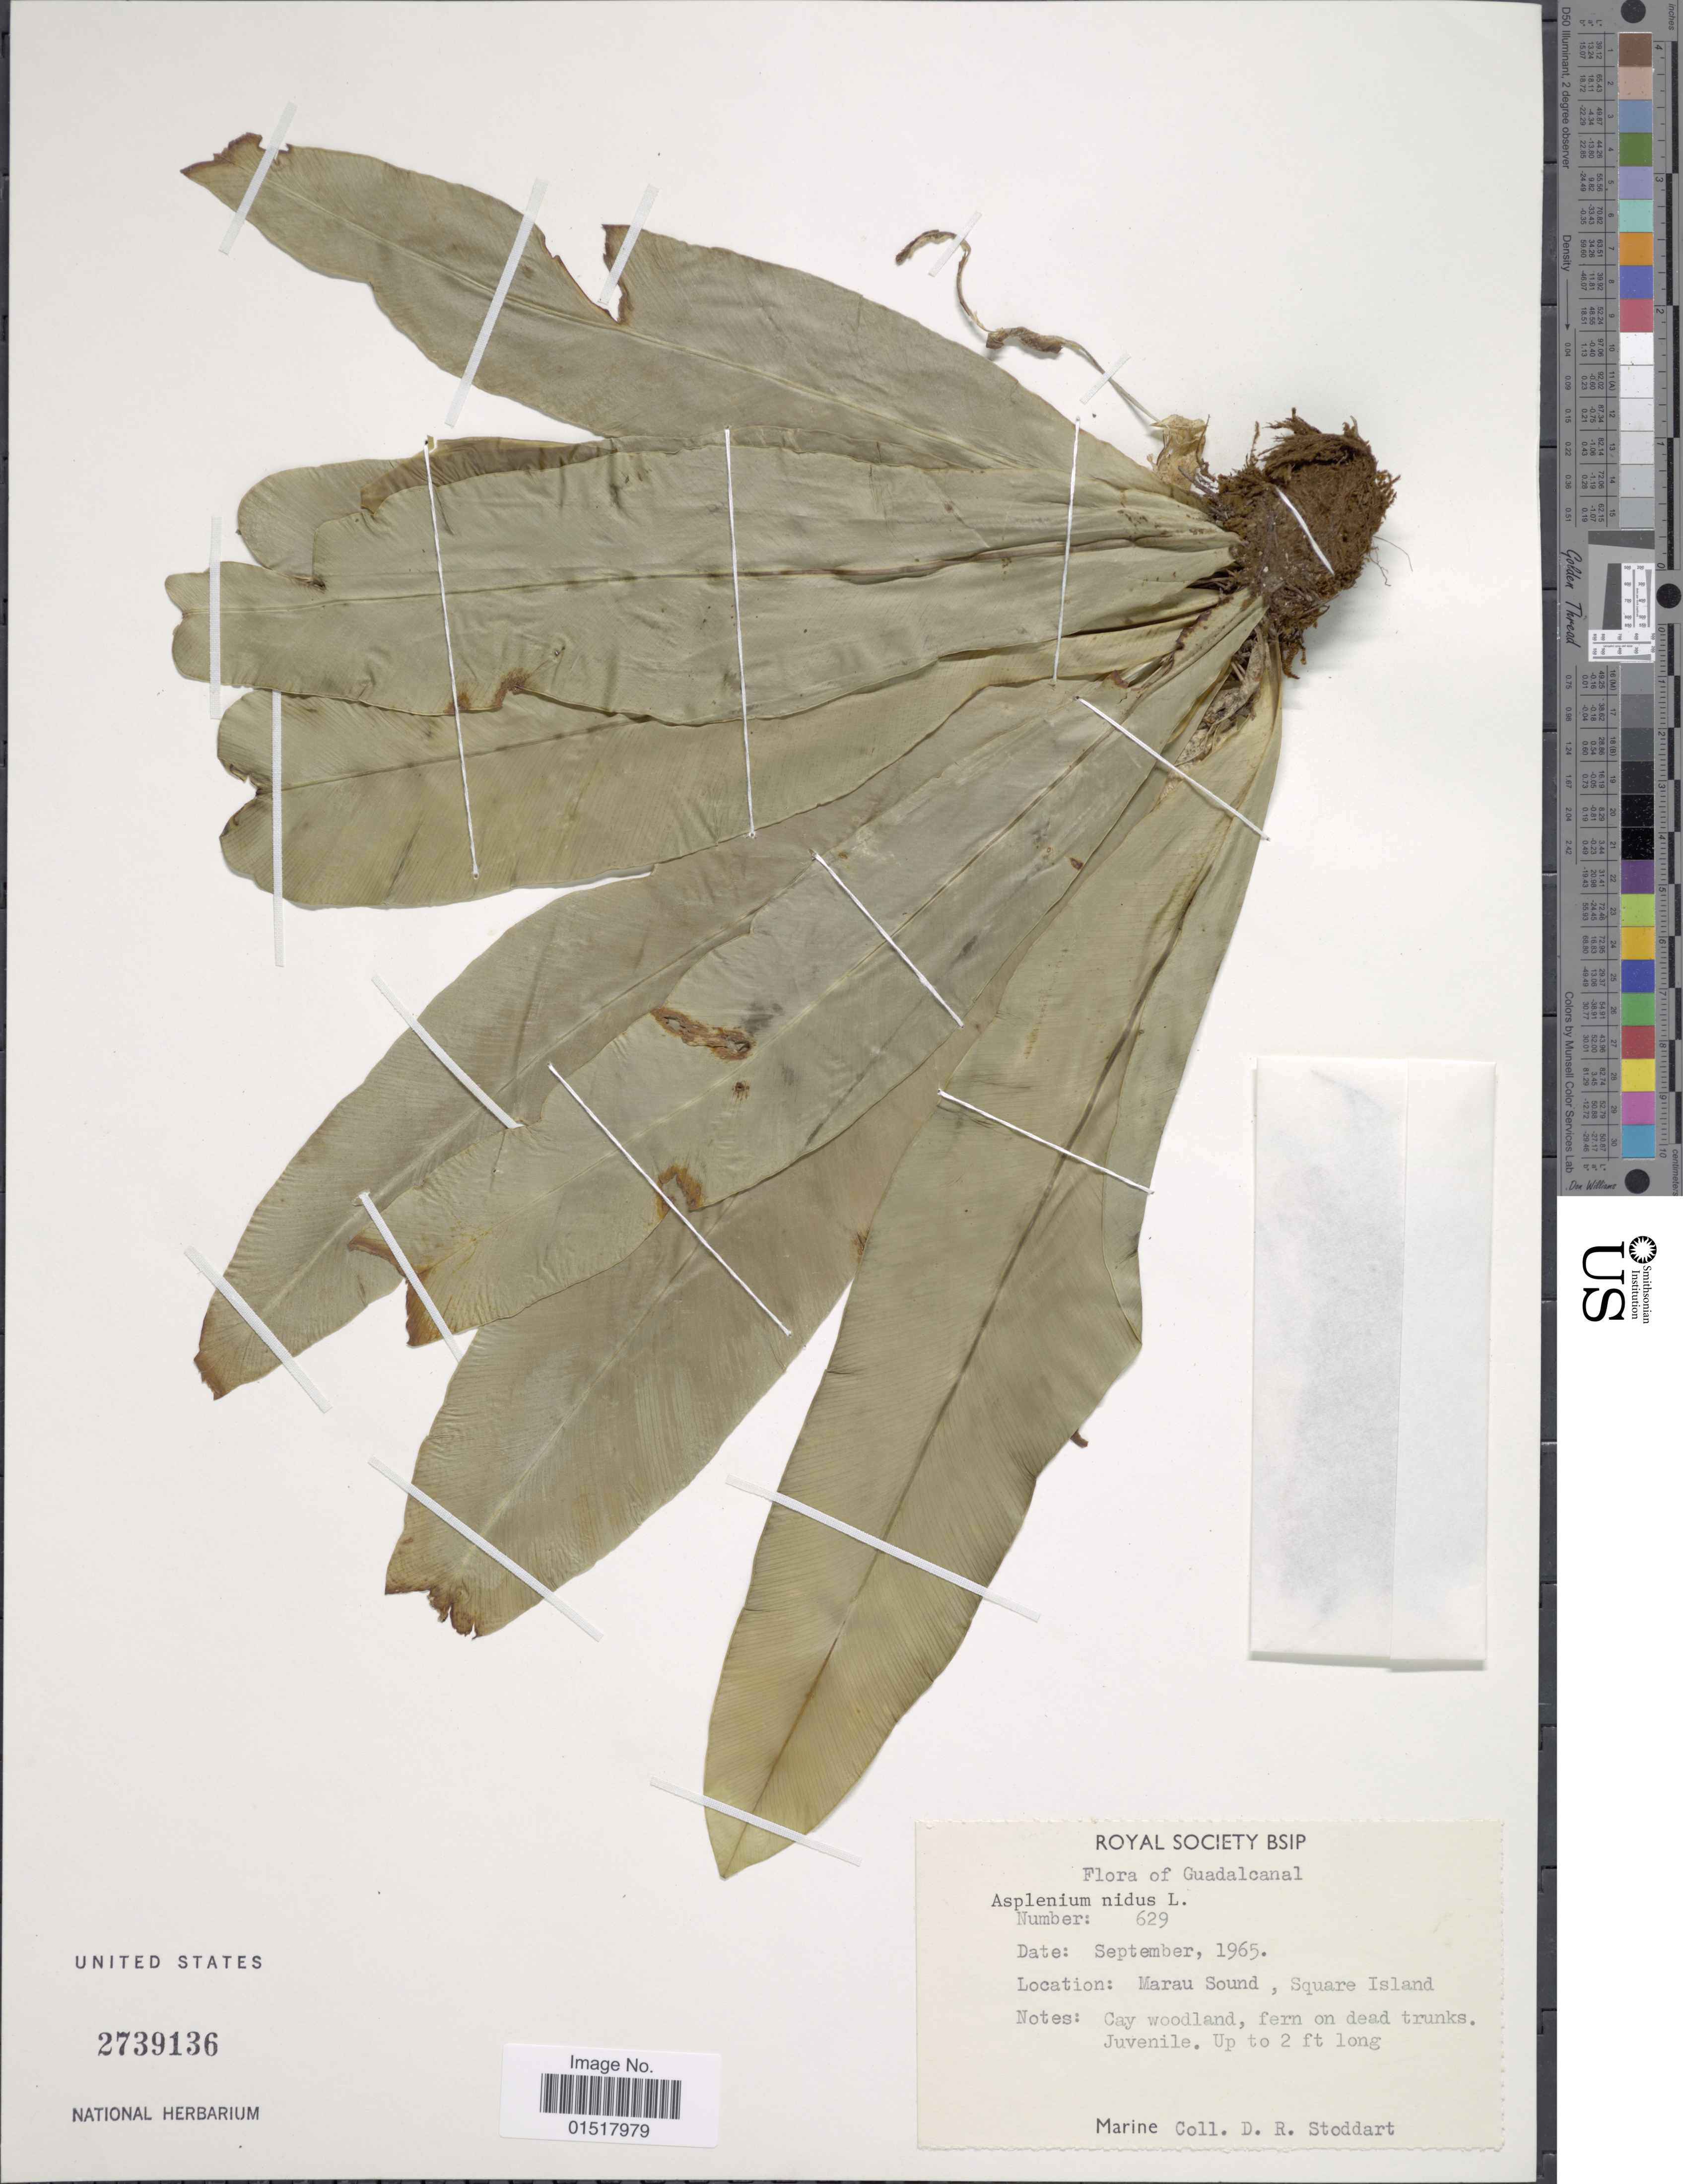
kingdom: Plantae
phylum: Tracheophyta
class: Polypodiopsida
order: Polypodiales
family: Aspleniaceae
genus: Asplenium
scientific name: Asplenium nidus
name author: L.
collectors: D. R. Stoddart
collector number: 629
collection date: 1965-09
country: Solomon Islands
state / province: Solomon Islands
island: Guadalcanal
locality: Royal Society BSIP. Guadalcanal. Marau Sound, Square Island.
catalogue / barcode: US 2739136